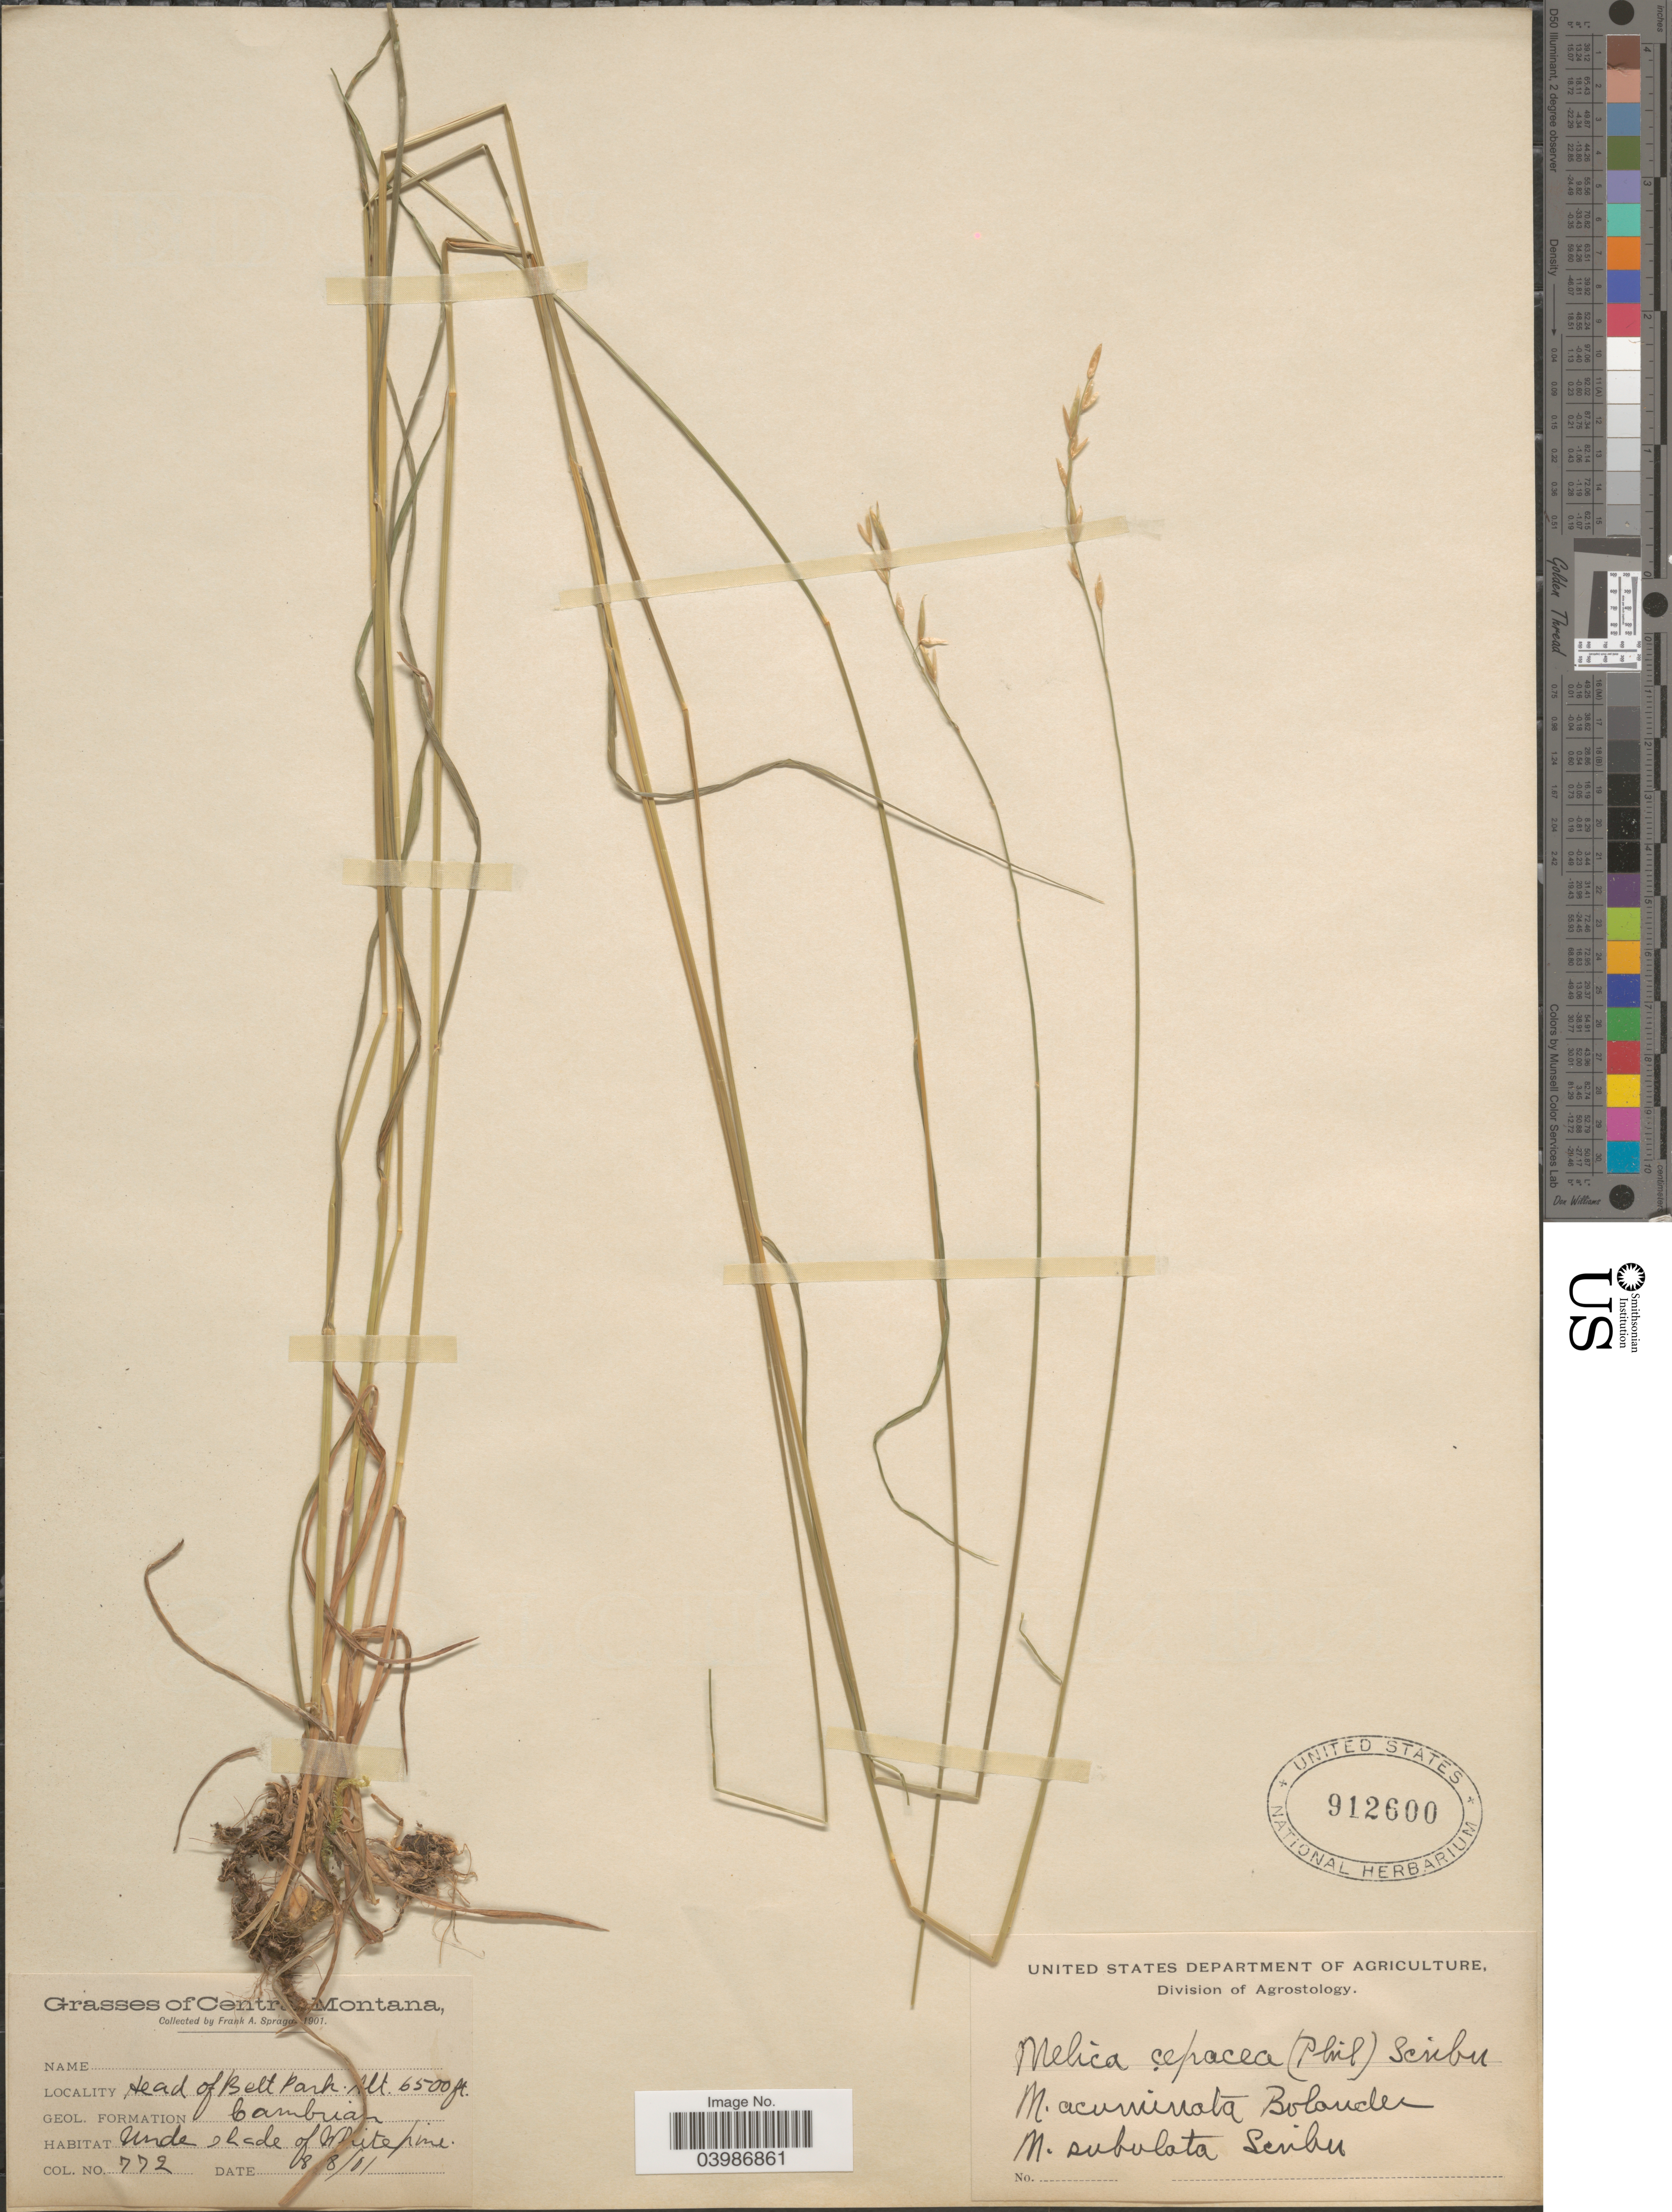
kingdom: Plantae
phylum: Tracheophyta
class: Liliopsida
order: Poales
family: Poaceae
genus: Melica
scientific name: Melica subulata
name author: (Griseb.) Scribn.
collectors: F. Spragg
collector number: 772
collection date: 1901-08-08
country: United States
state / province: Montana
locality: Central Montana. Head of Belt Park. Geol. Formation Cambrian.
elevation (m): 1981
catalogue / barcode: US 912600